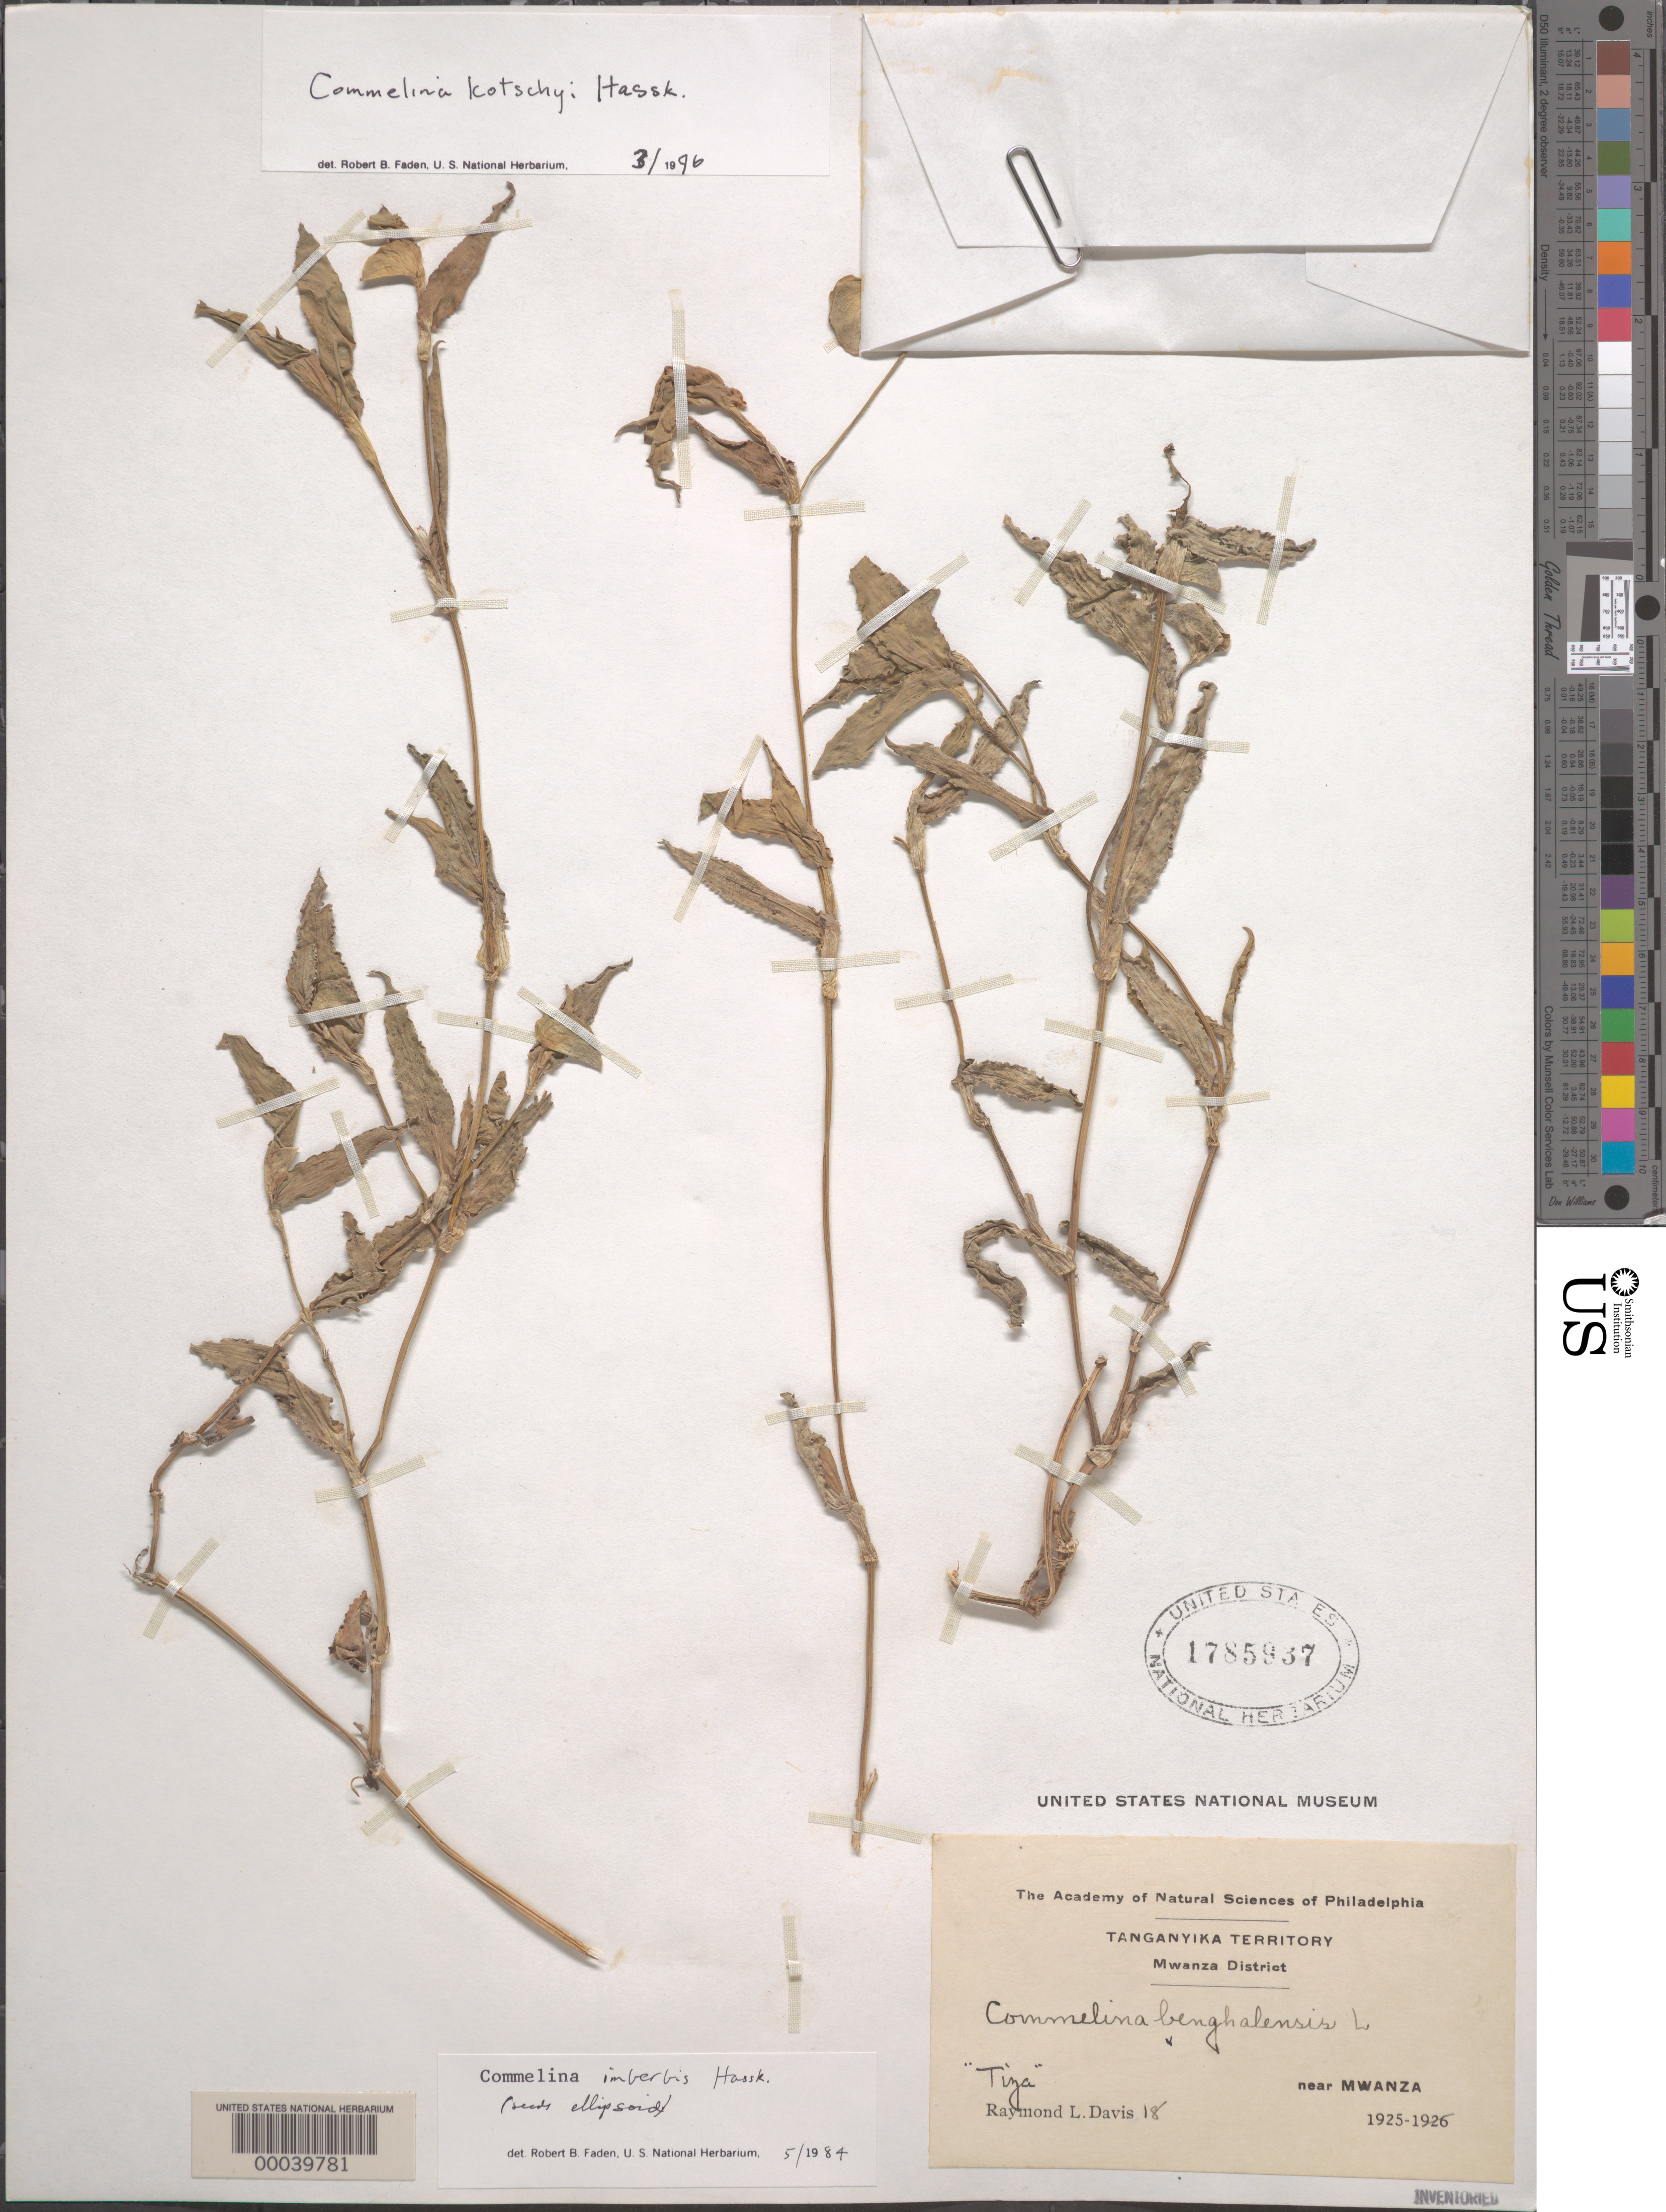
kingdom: Plantae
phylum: Tracheophyta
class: Liliopsida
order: Commelinales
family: Commelinaceae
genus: Commelina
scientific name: Commelina kotschyi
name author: Hassk.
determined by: Faden, Robert B., (US), Smithsonian Institution - National Museum of Natural History (UNITED STATES)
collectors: R. Davis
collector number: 18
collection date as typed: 1925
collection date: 1925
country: Tanzania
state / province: Mwanza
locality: Near mwanza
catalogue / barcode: US 1785937